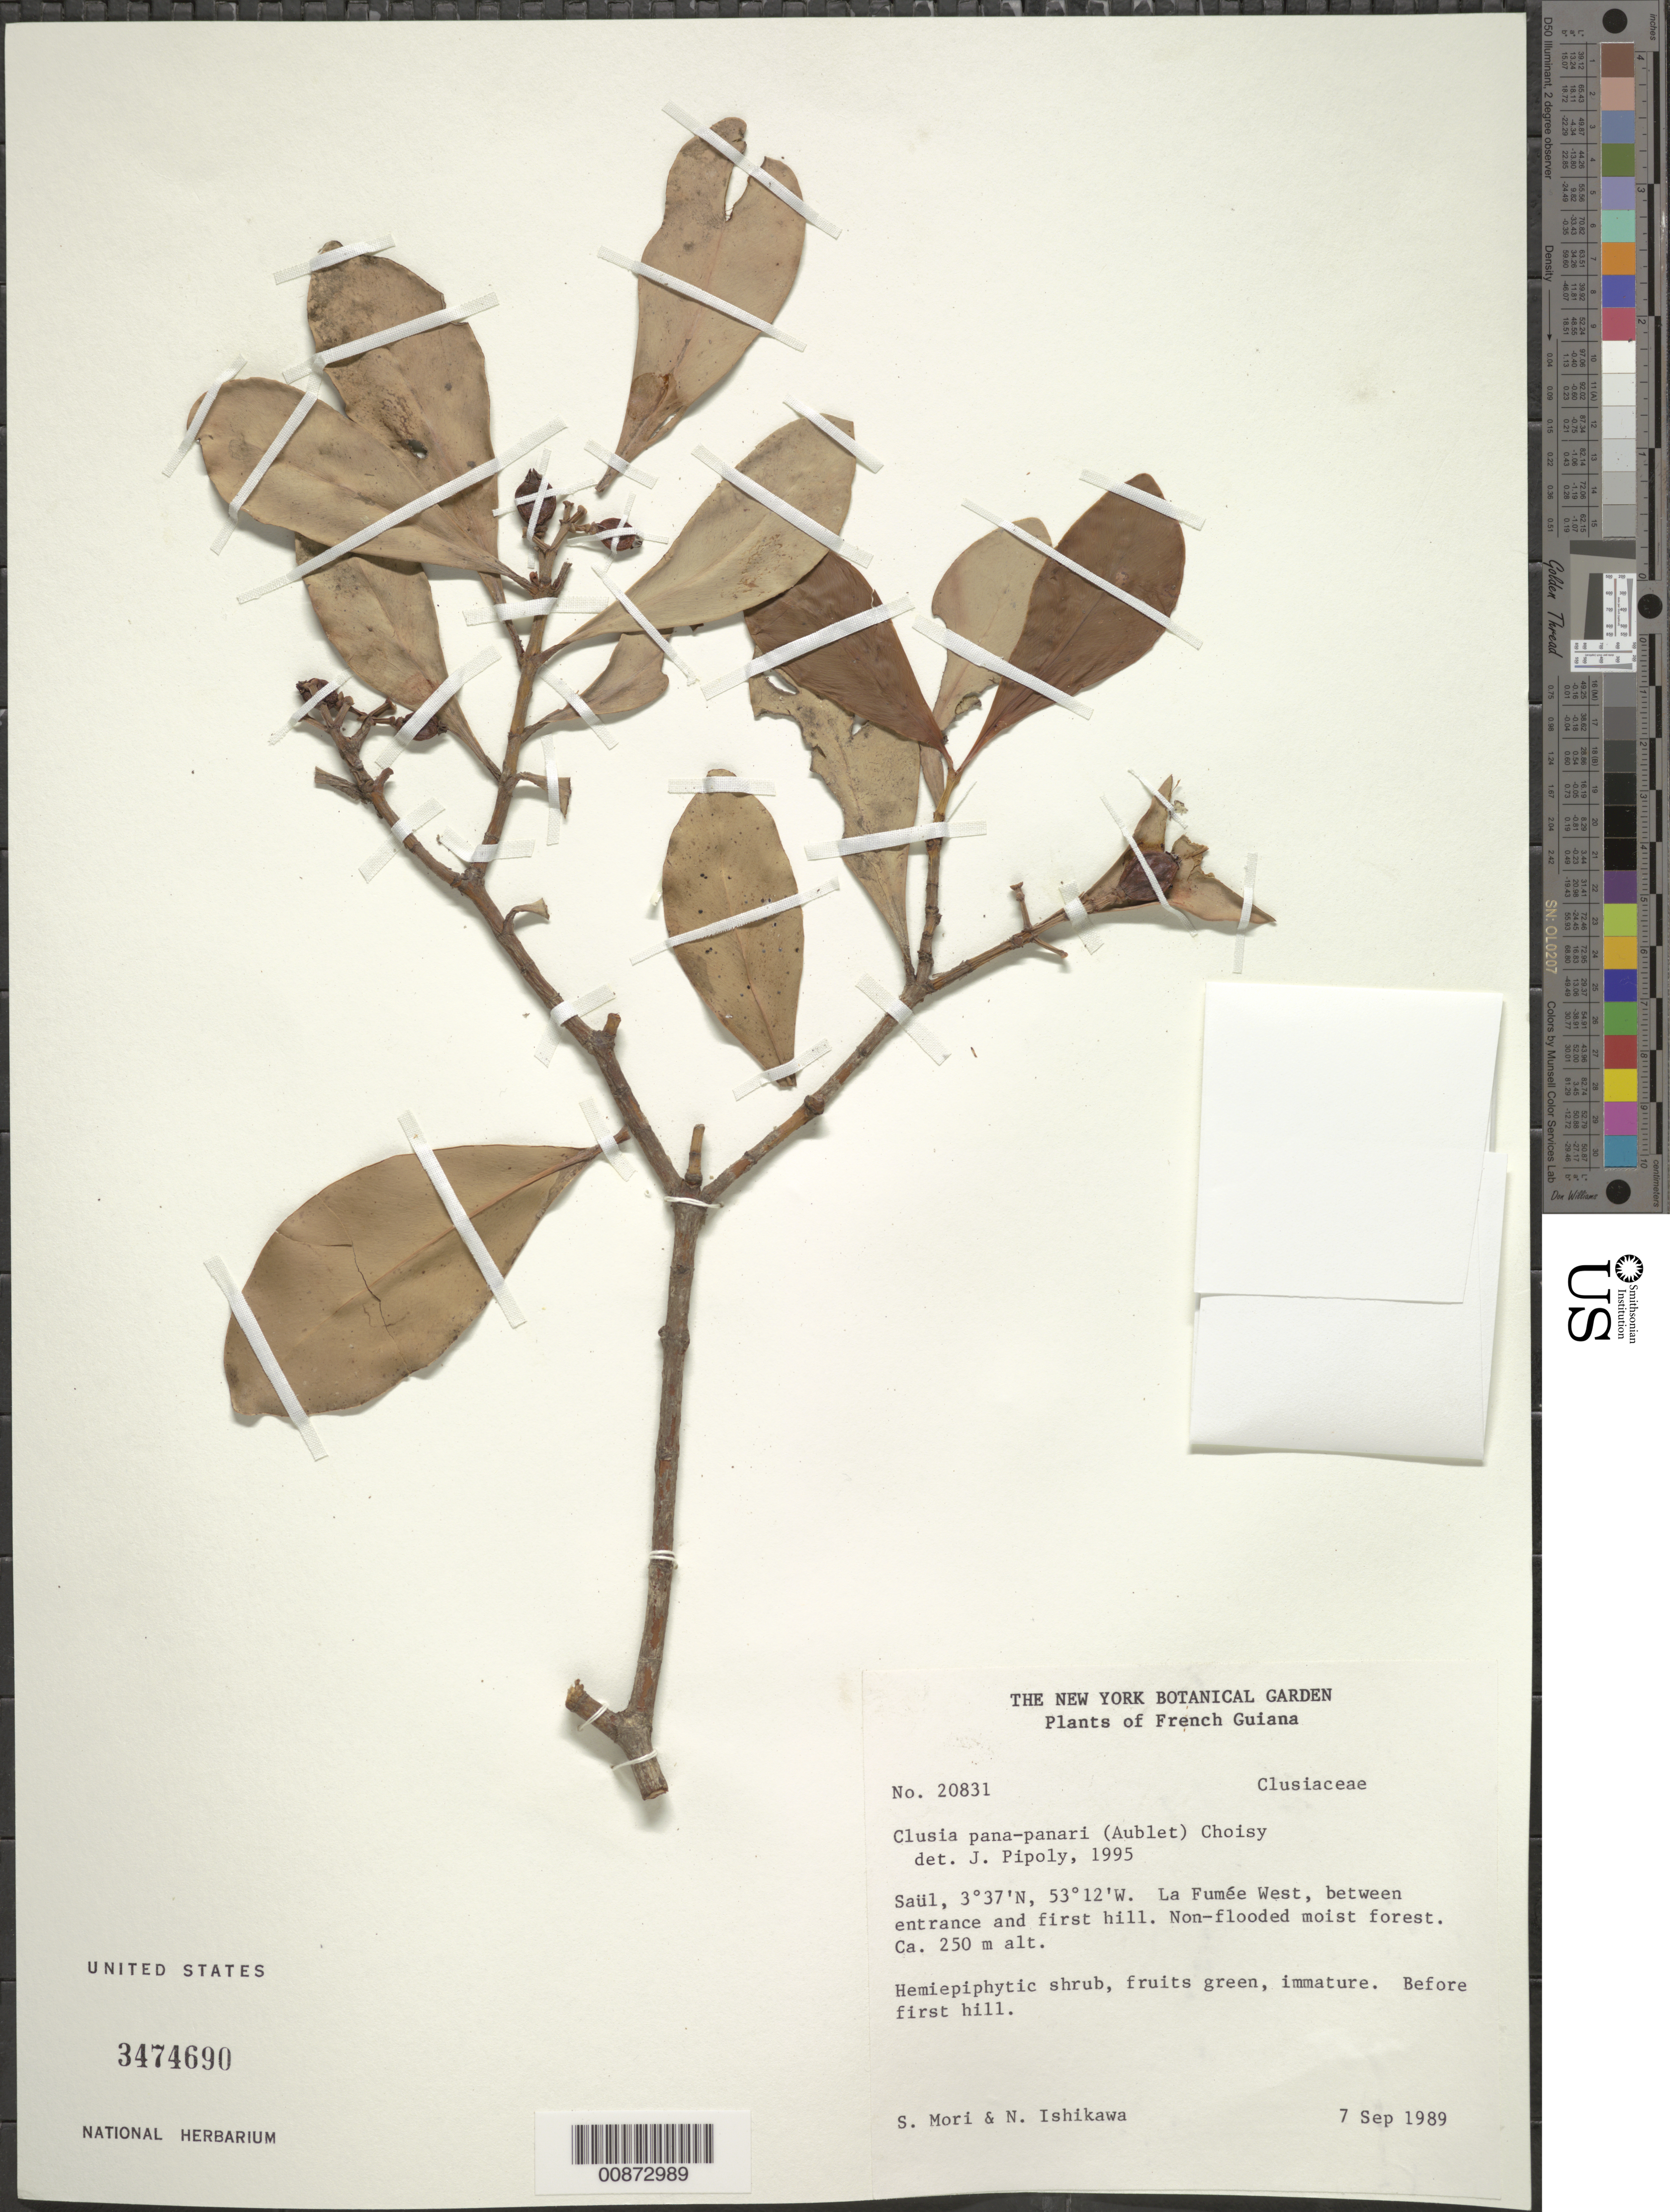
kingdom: Plantae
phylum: Tracheophyta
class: Magnoliopsida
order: Malpighiales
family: Clusiaceae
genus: Clusia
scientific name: Clusia panapanari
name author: (Aubl.) Choisy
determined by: Pipoly, J. J., III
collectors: S. Mori & N. Ishikawa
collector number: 20831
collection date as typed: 7-Sep-89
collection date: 1989-09-07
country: French Guiana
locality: Saül, La Fumée Oeste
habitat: Non-flooded moist forest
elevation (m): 250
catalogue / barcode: US 3474690